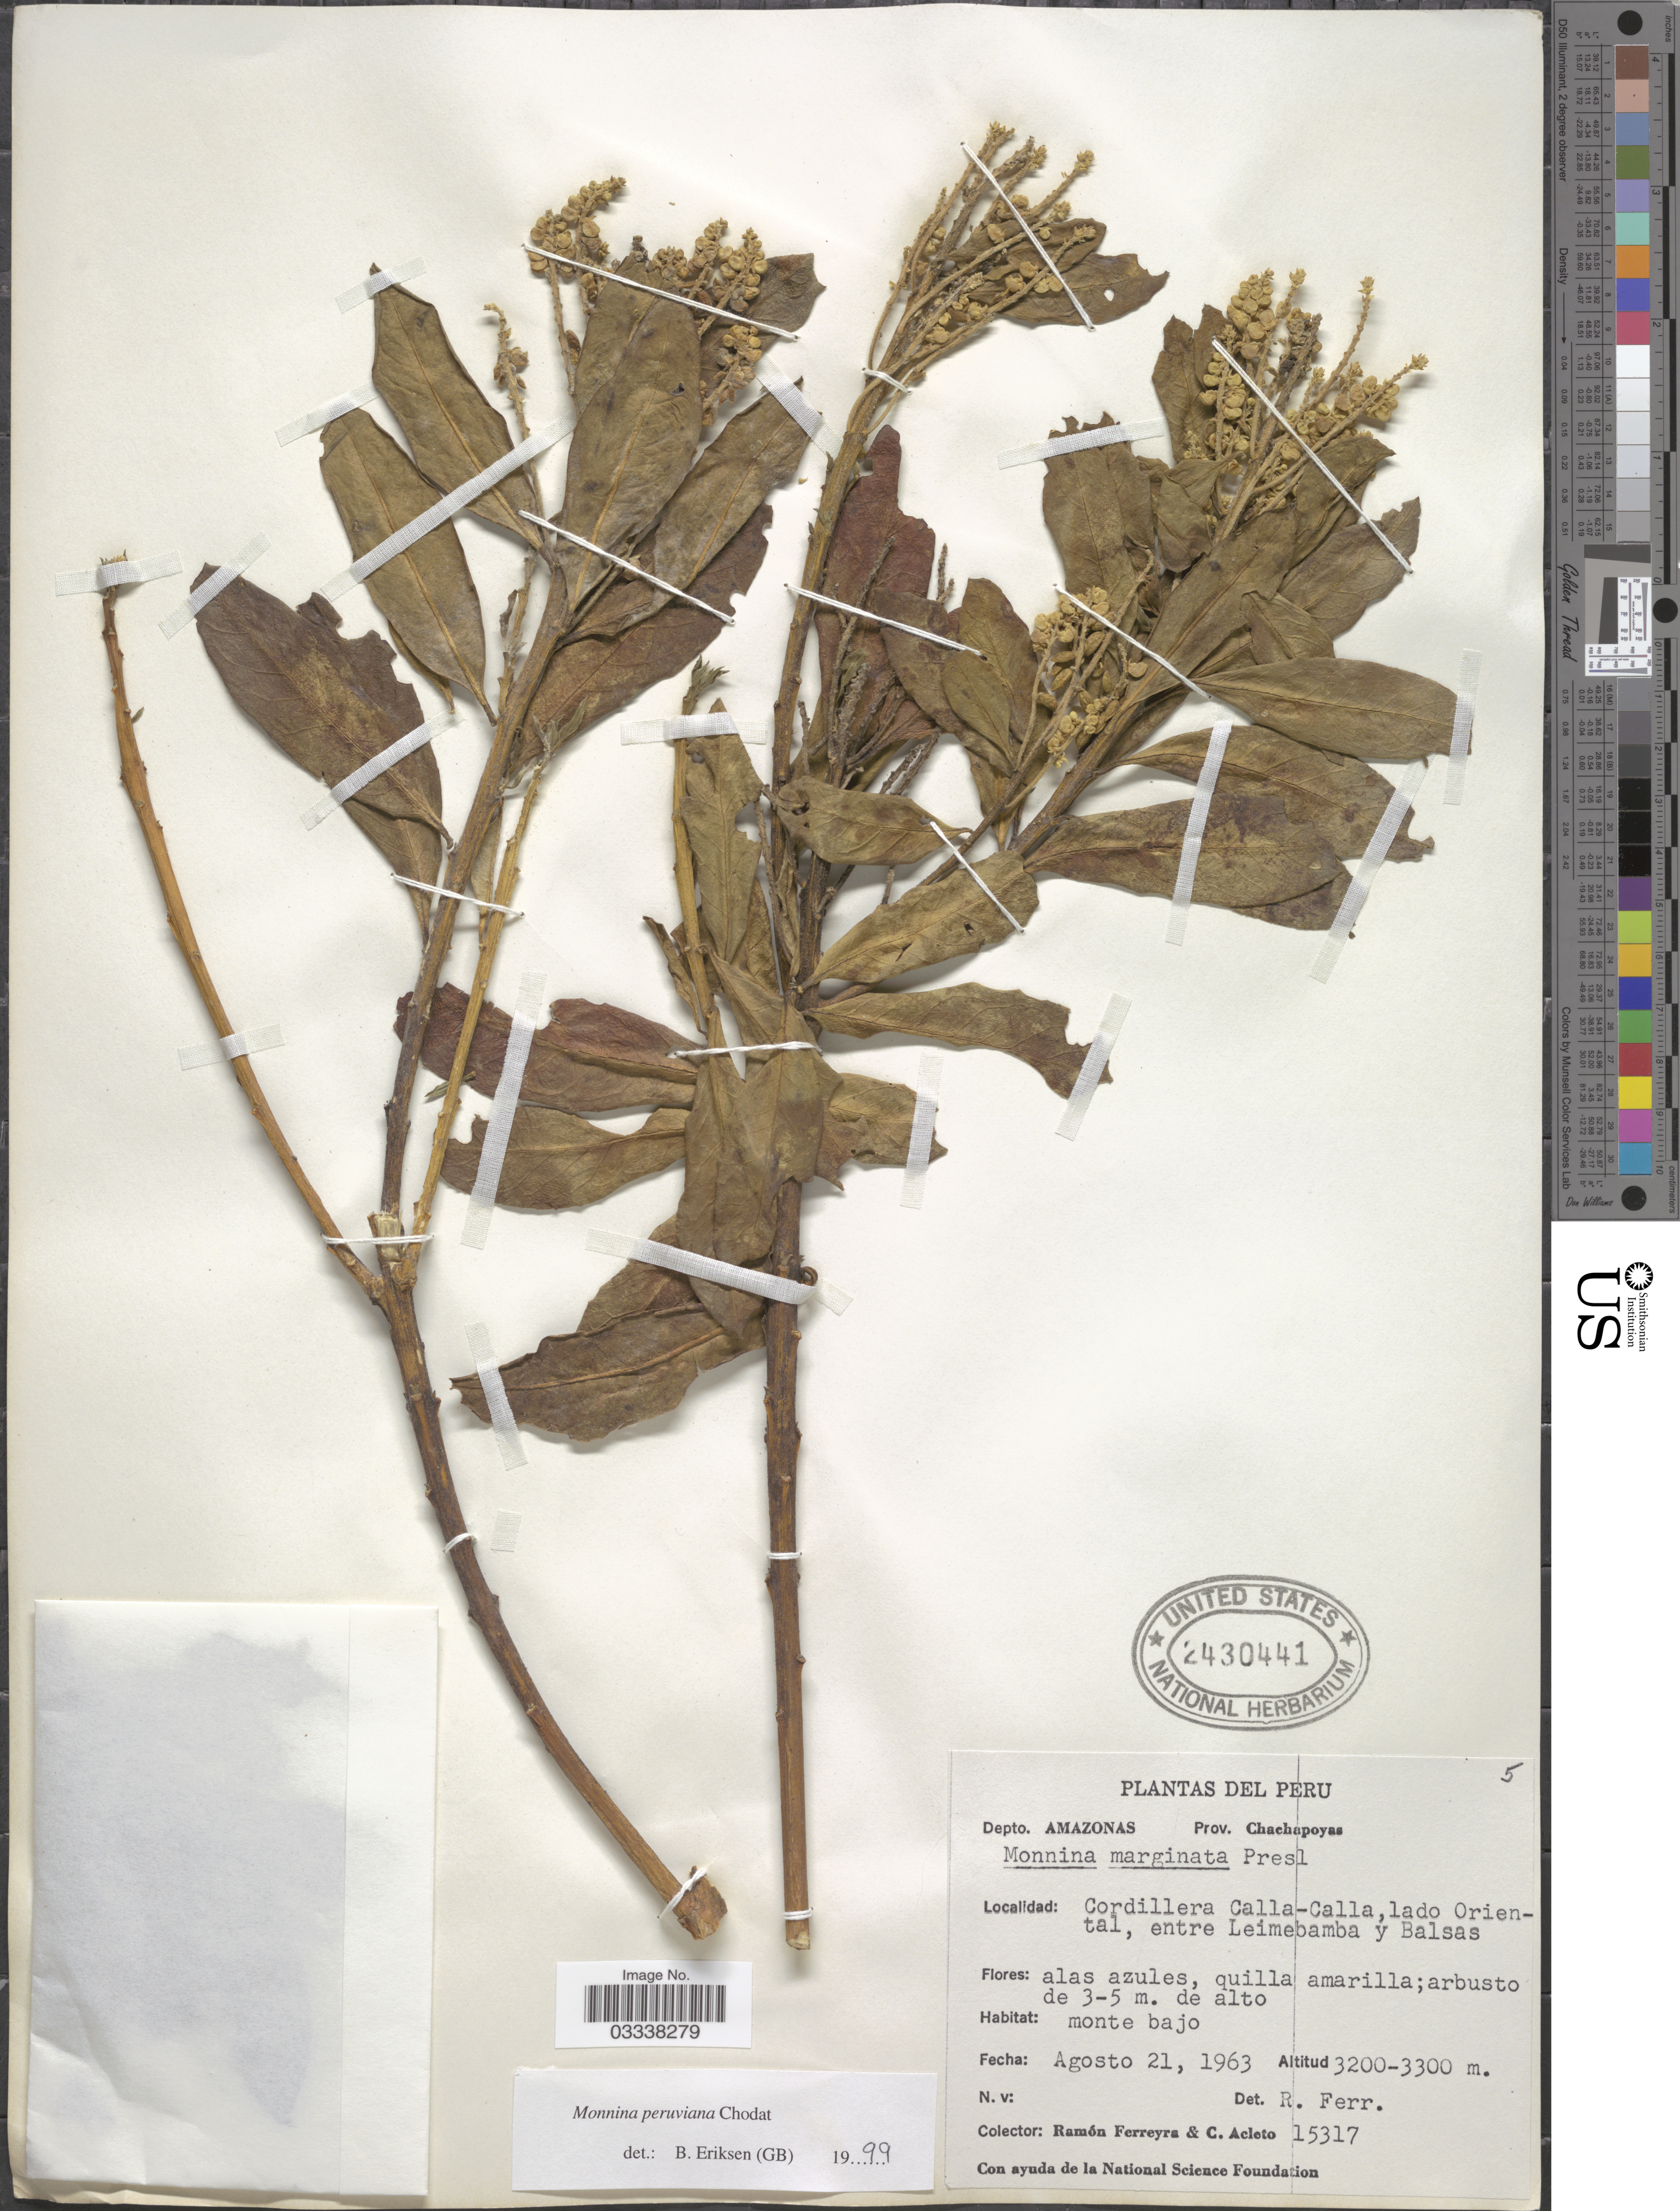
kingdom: Plantae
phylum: Tracheophyta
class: Magnoliopsida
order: Fabales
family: Polygalaceae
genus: Monnina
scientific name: Monnina marginata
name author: C. Presl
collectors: R. A. Ferreyra & C. Acleto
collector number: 15317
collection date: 1963-08-21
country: Peru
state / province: Amazonas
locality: Depto. Amazonas, Prov. Chachapoyas. Cordillera Calla-Calla, lado Oriental, entre Leimebamba y Balsas.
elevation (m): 3200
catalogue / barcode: US 2430441